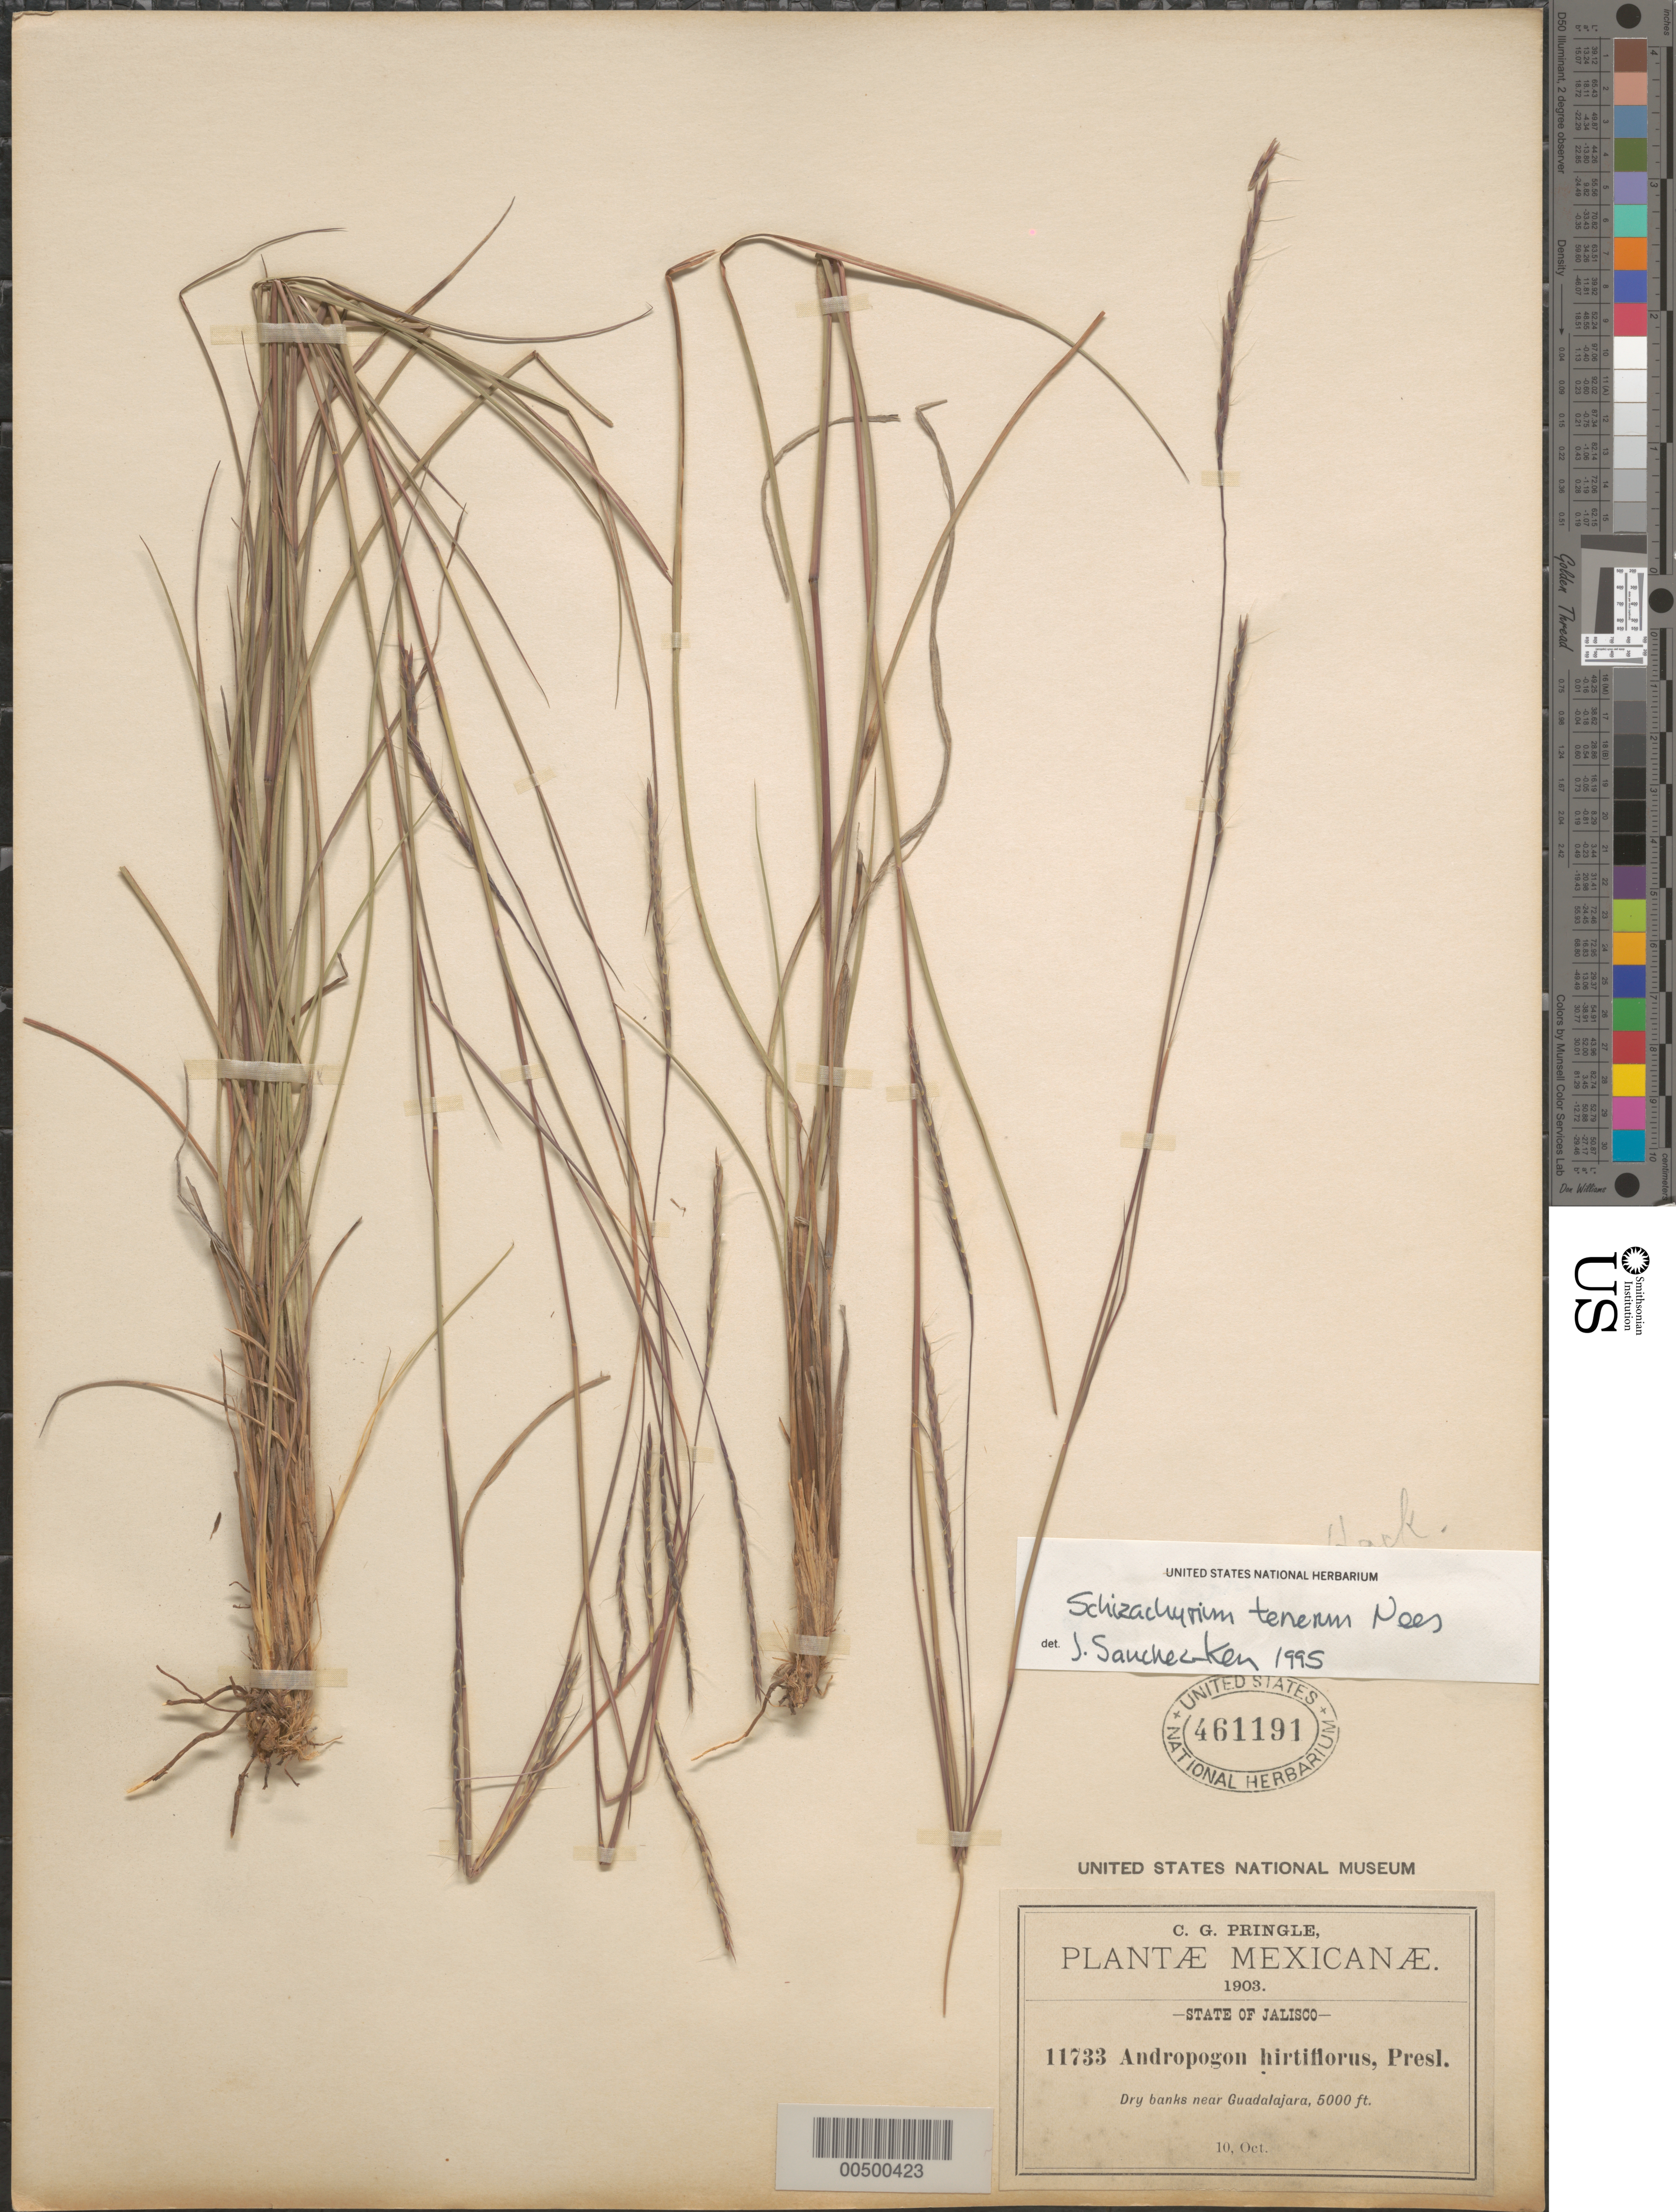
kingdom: Plantae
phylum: Tracheophyta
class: Liliopsida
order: Poales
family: Poaceae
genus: Schizachyrium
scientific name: Schizachyrium tenerum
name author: Nees in Mart.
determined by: Sánchez-Ken, J. G.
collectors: C. G. Pringle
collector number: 11733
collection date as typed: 10 Oct 1903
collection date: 1903-10-10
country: Mexico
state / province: Jalisco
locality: Near Guadalajara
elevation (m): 1524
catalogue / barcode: US 461191